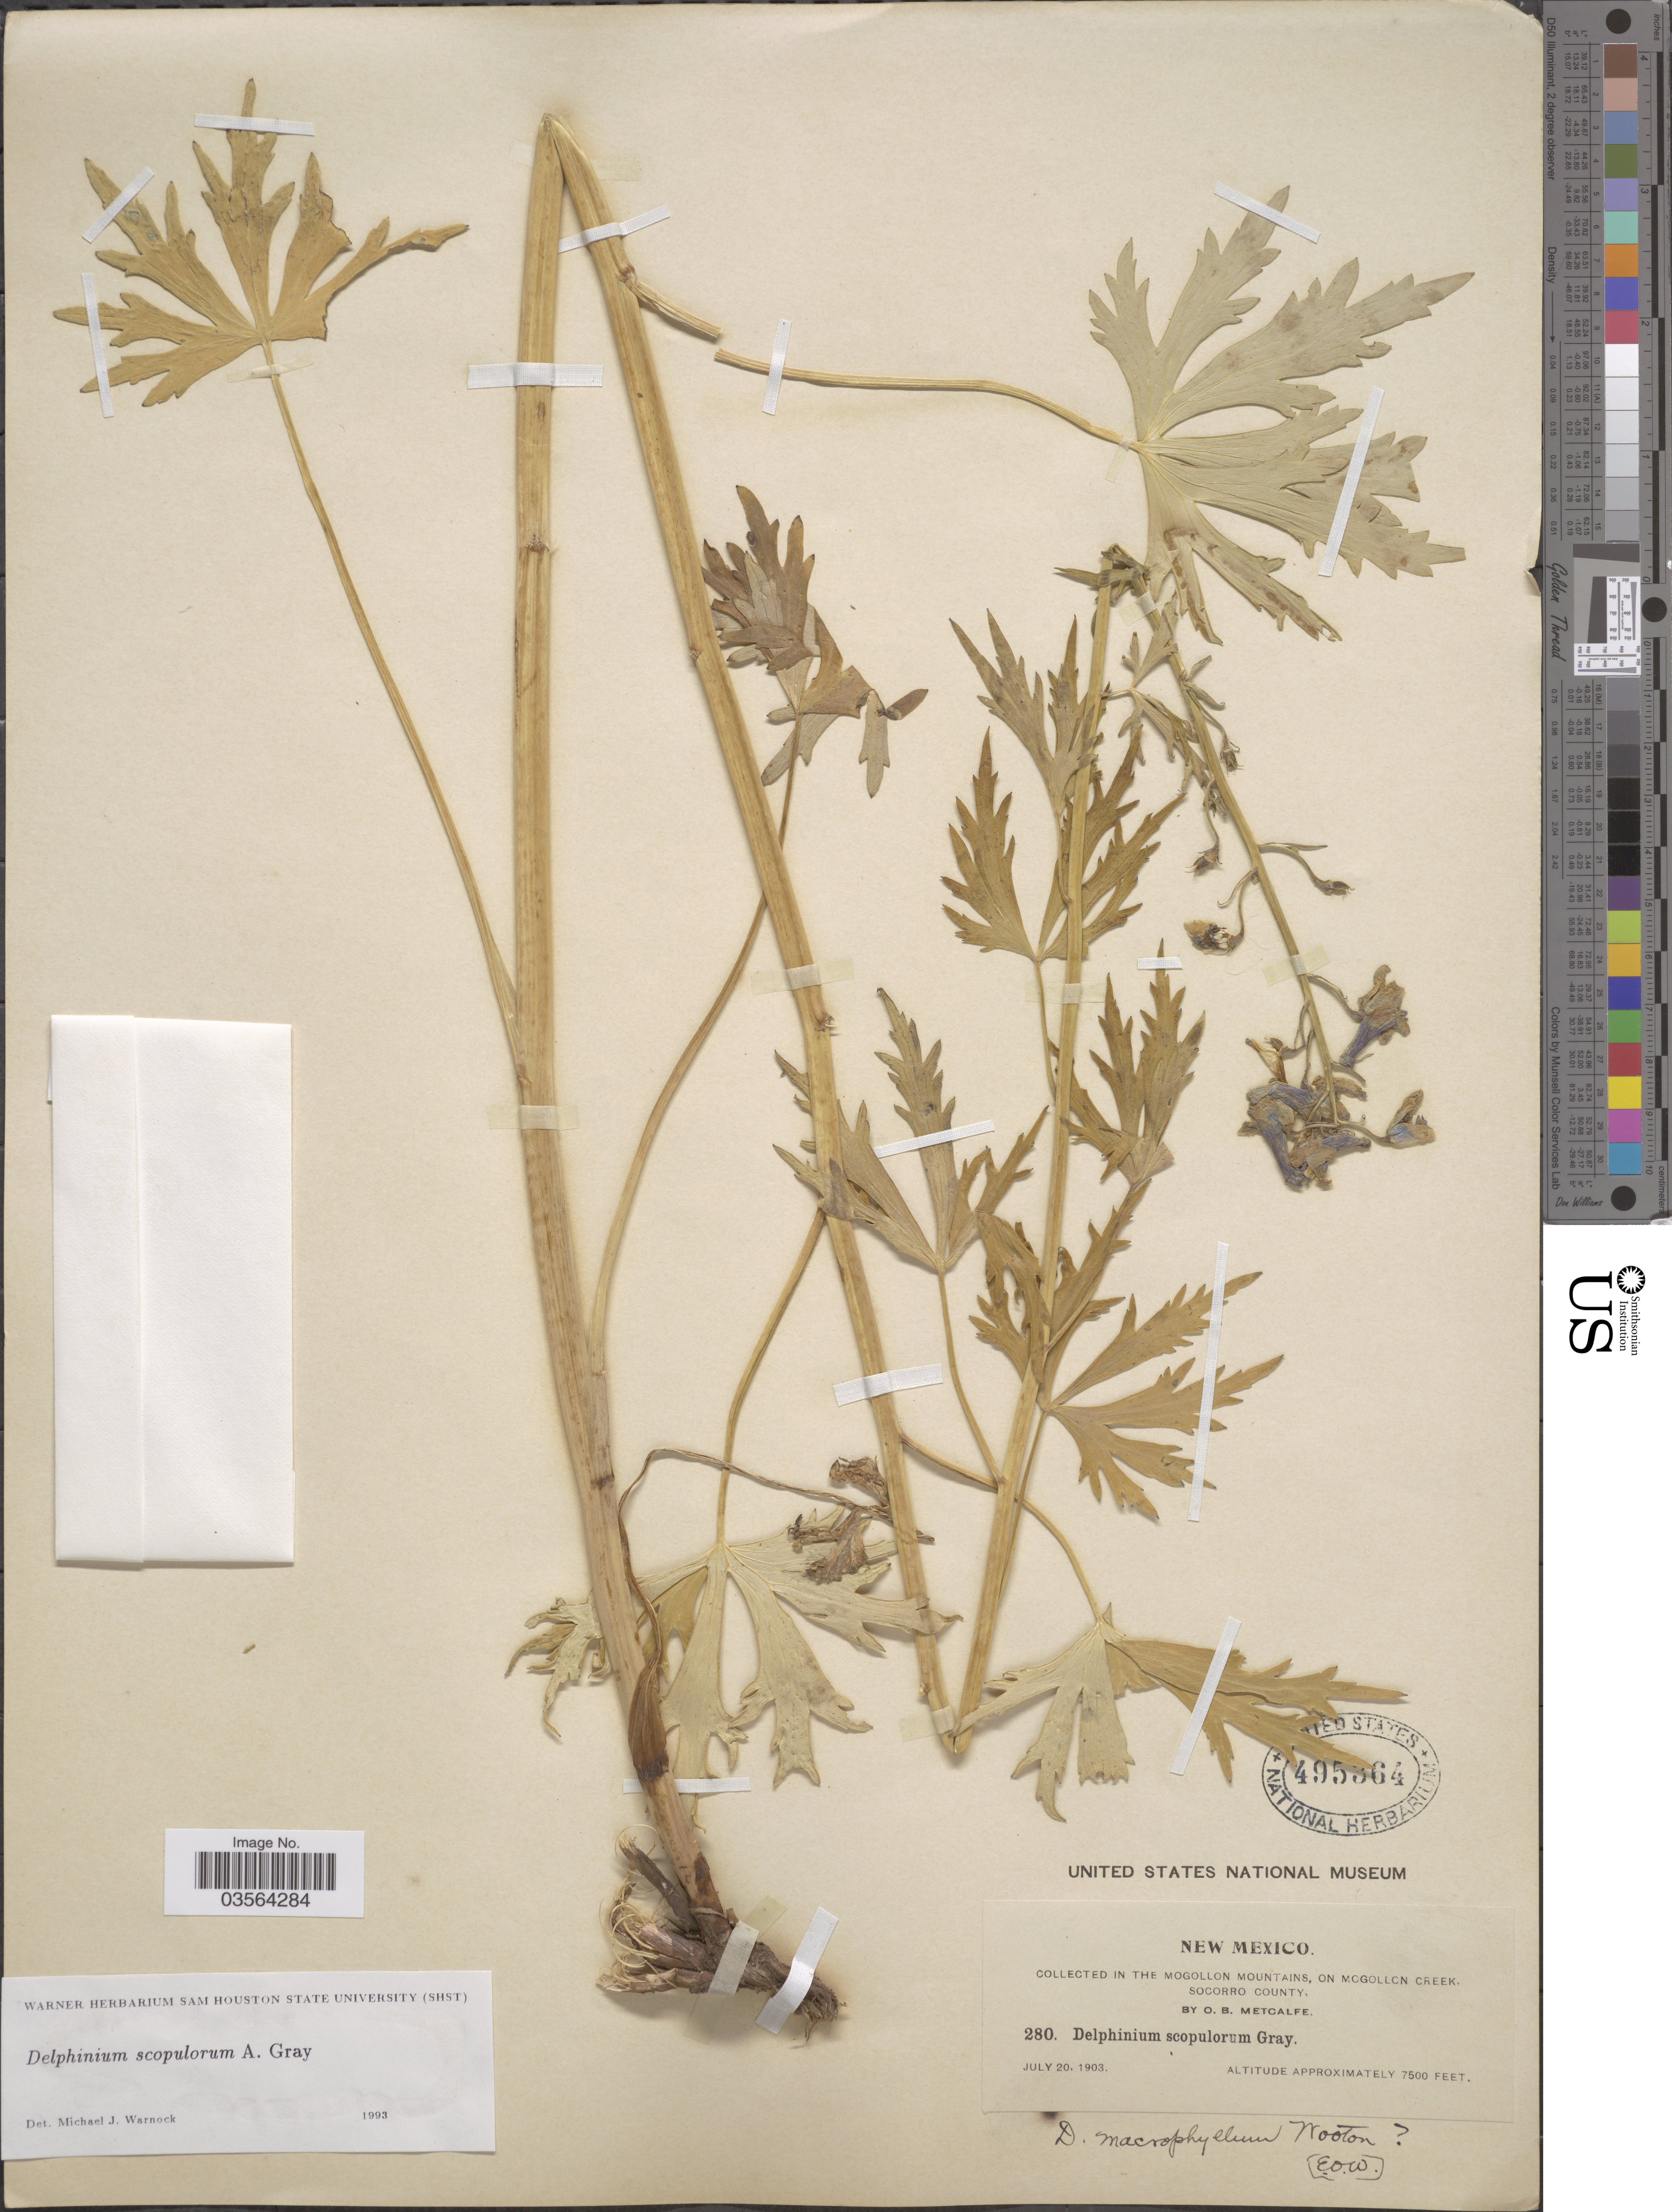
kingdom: Plantae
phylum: Tracheophyta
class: Magnoliopsida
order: Ranunculales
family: Ranunculaceae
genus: Delphinium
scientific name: Delphinium scopulorum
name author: A. Gray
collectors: O. B. Metcalfe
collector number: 280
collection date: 1903-07-20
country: United States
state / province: New Mexico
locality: In The Mogollon Mountains, on Mogollon Creek. Socorro County.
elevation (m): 2286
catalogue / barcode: US 495364